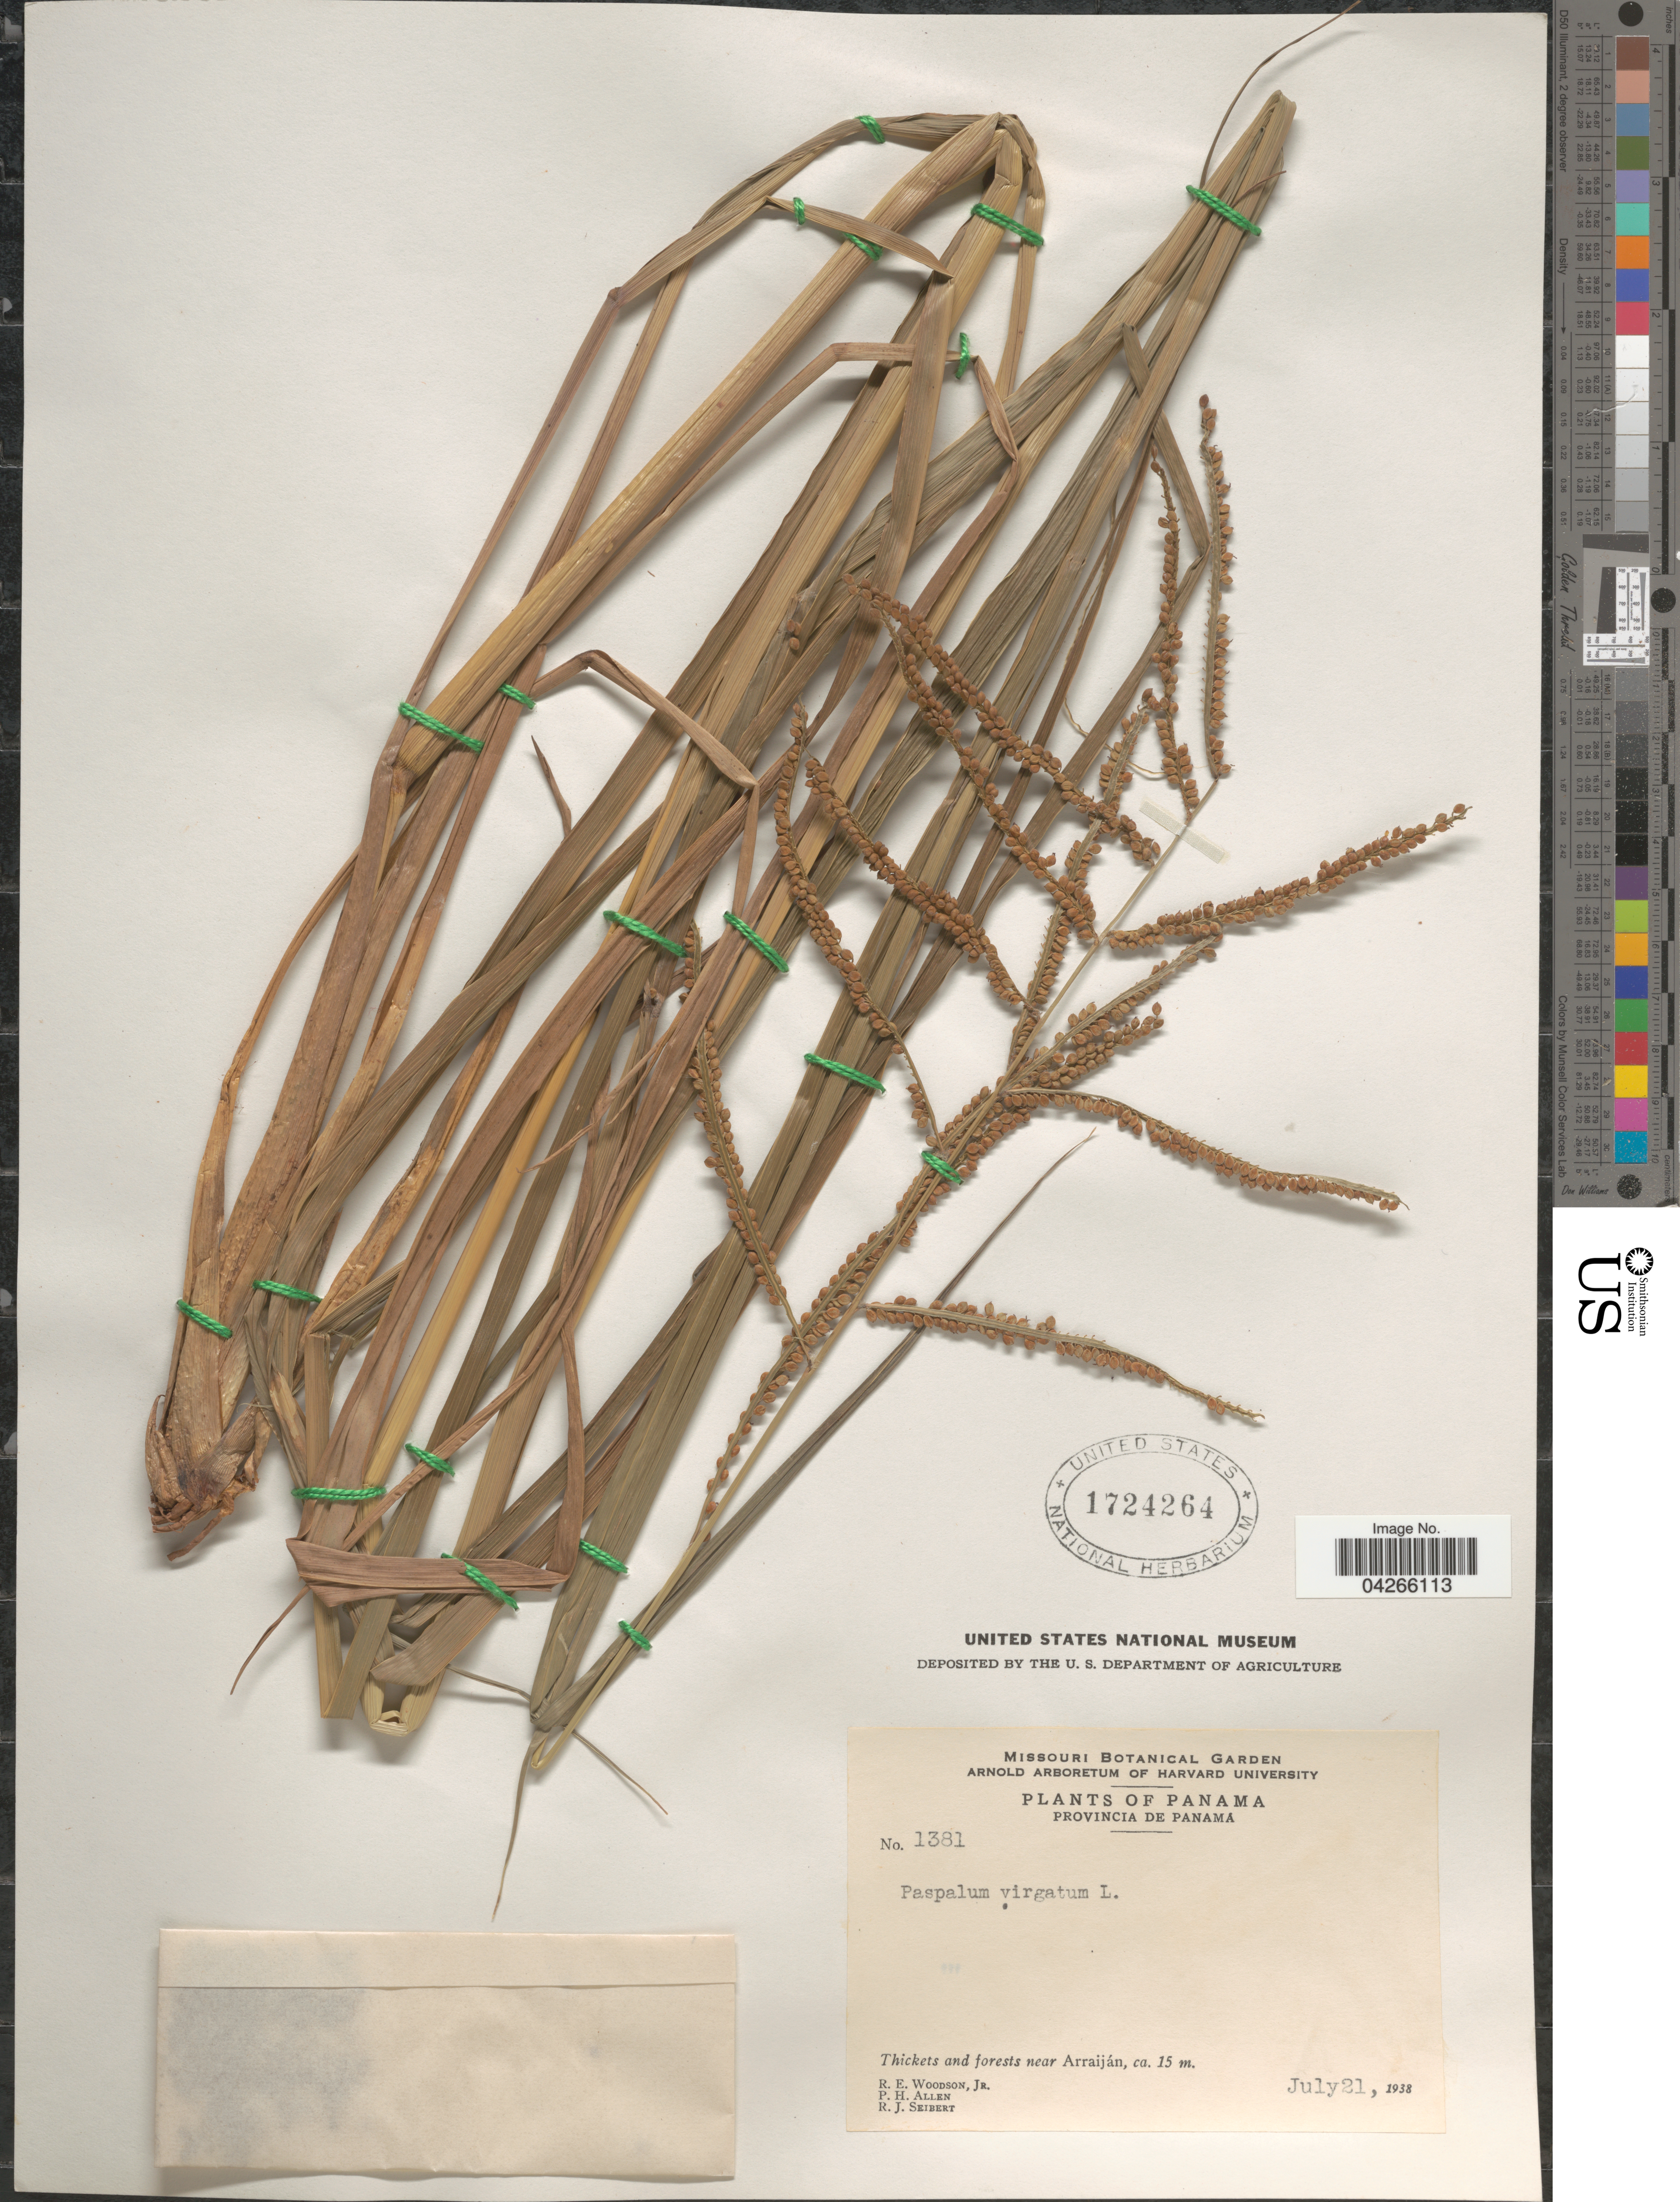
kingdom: Plantae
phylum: Tracheophyta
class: Liliopsida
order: Poales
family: Poaceae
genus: Paspalum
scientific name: Paspalum virgatum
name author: L.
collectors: R. E. Woodson, P. H. Allen & R. J. Seibert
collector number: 1381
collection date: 1938-07-21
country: Panama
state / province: Panamá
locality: Thickets and forests near Arraiján.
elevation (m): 15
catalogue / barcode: US 1724264